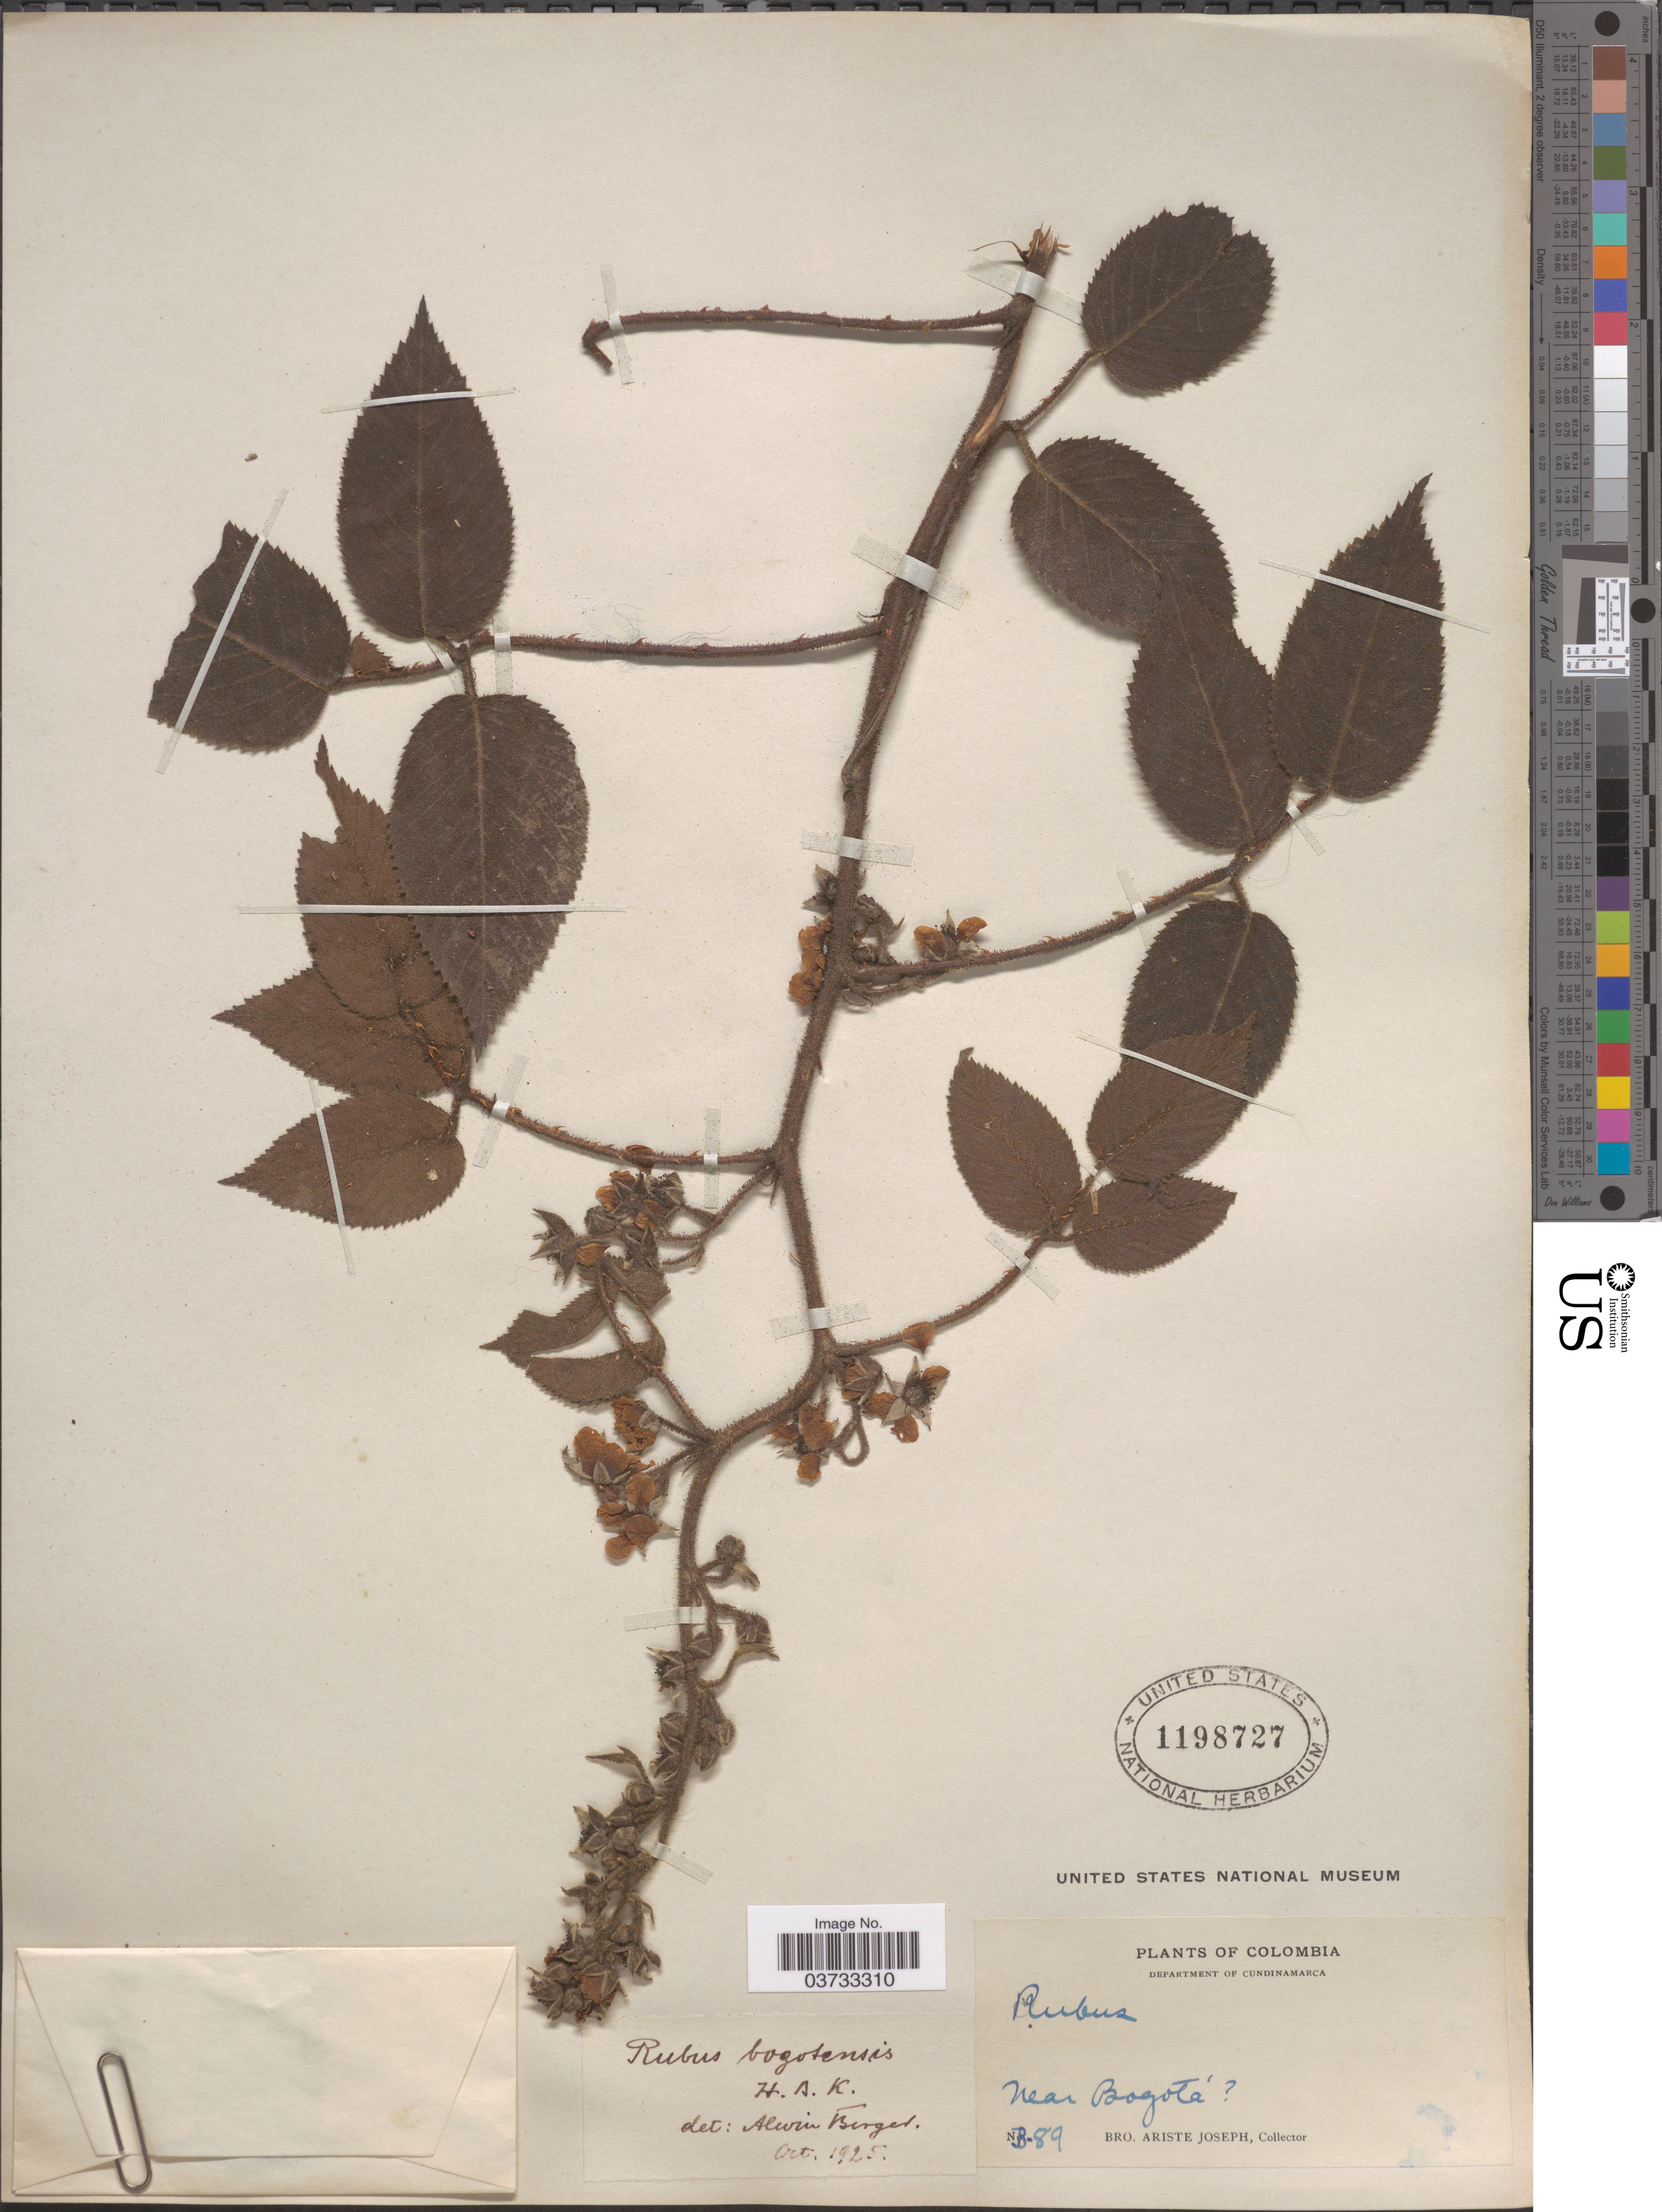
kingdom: Plantae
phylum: Tracheophyta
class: Magnoliopsida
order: Rosales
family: Rosaceae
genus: Rubus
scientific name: Rubus bogotensis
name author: Kunth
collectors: Bro. Ariste-Joseph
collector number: B-89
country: Colombia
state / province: Cundinamarca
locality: Department of Cundinamarca. Near Bogotá [unsure placement]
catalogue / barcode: US 1198727